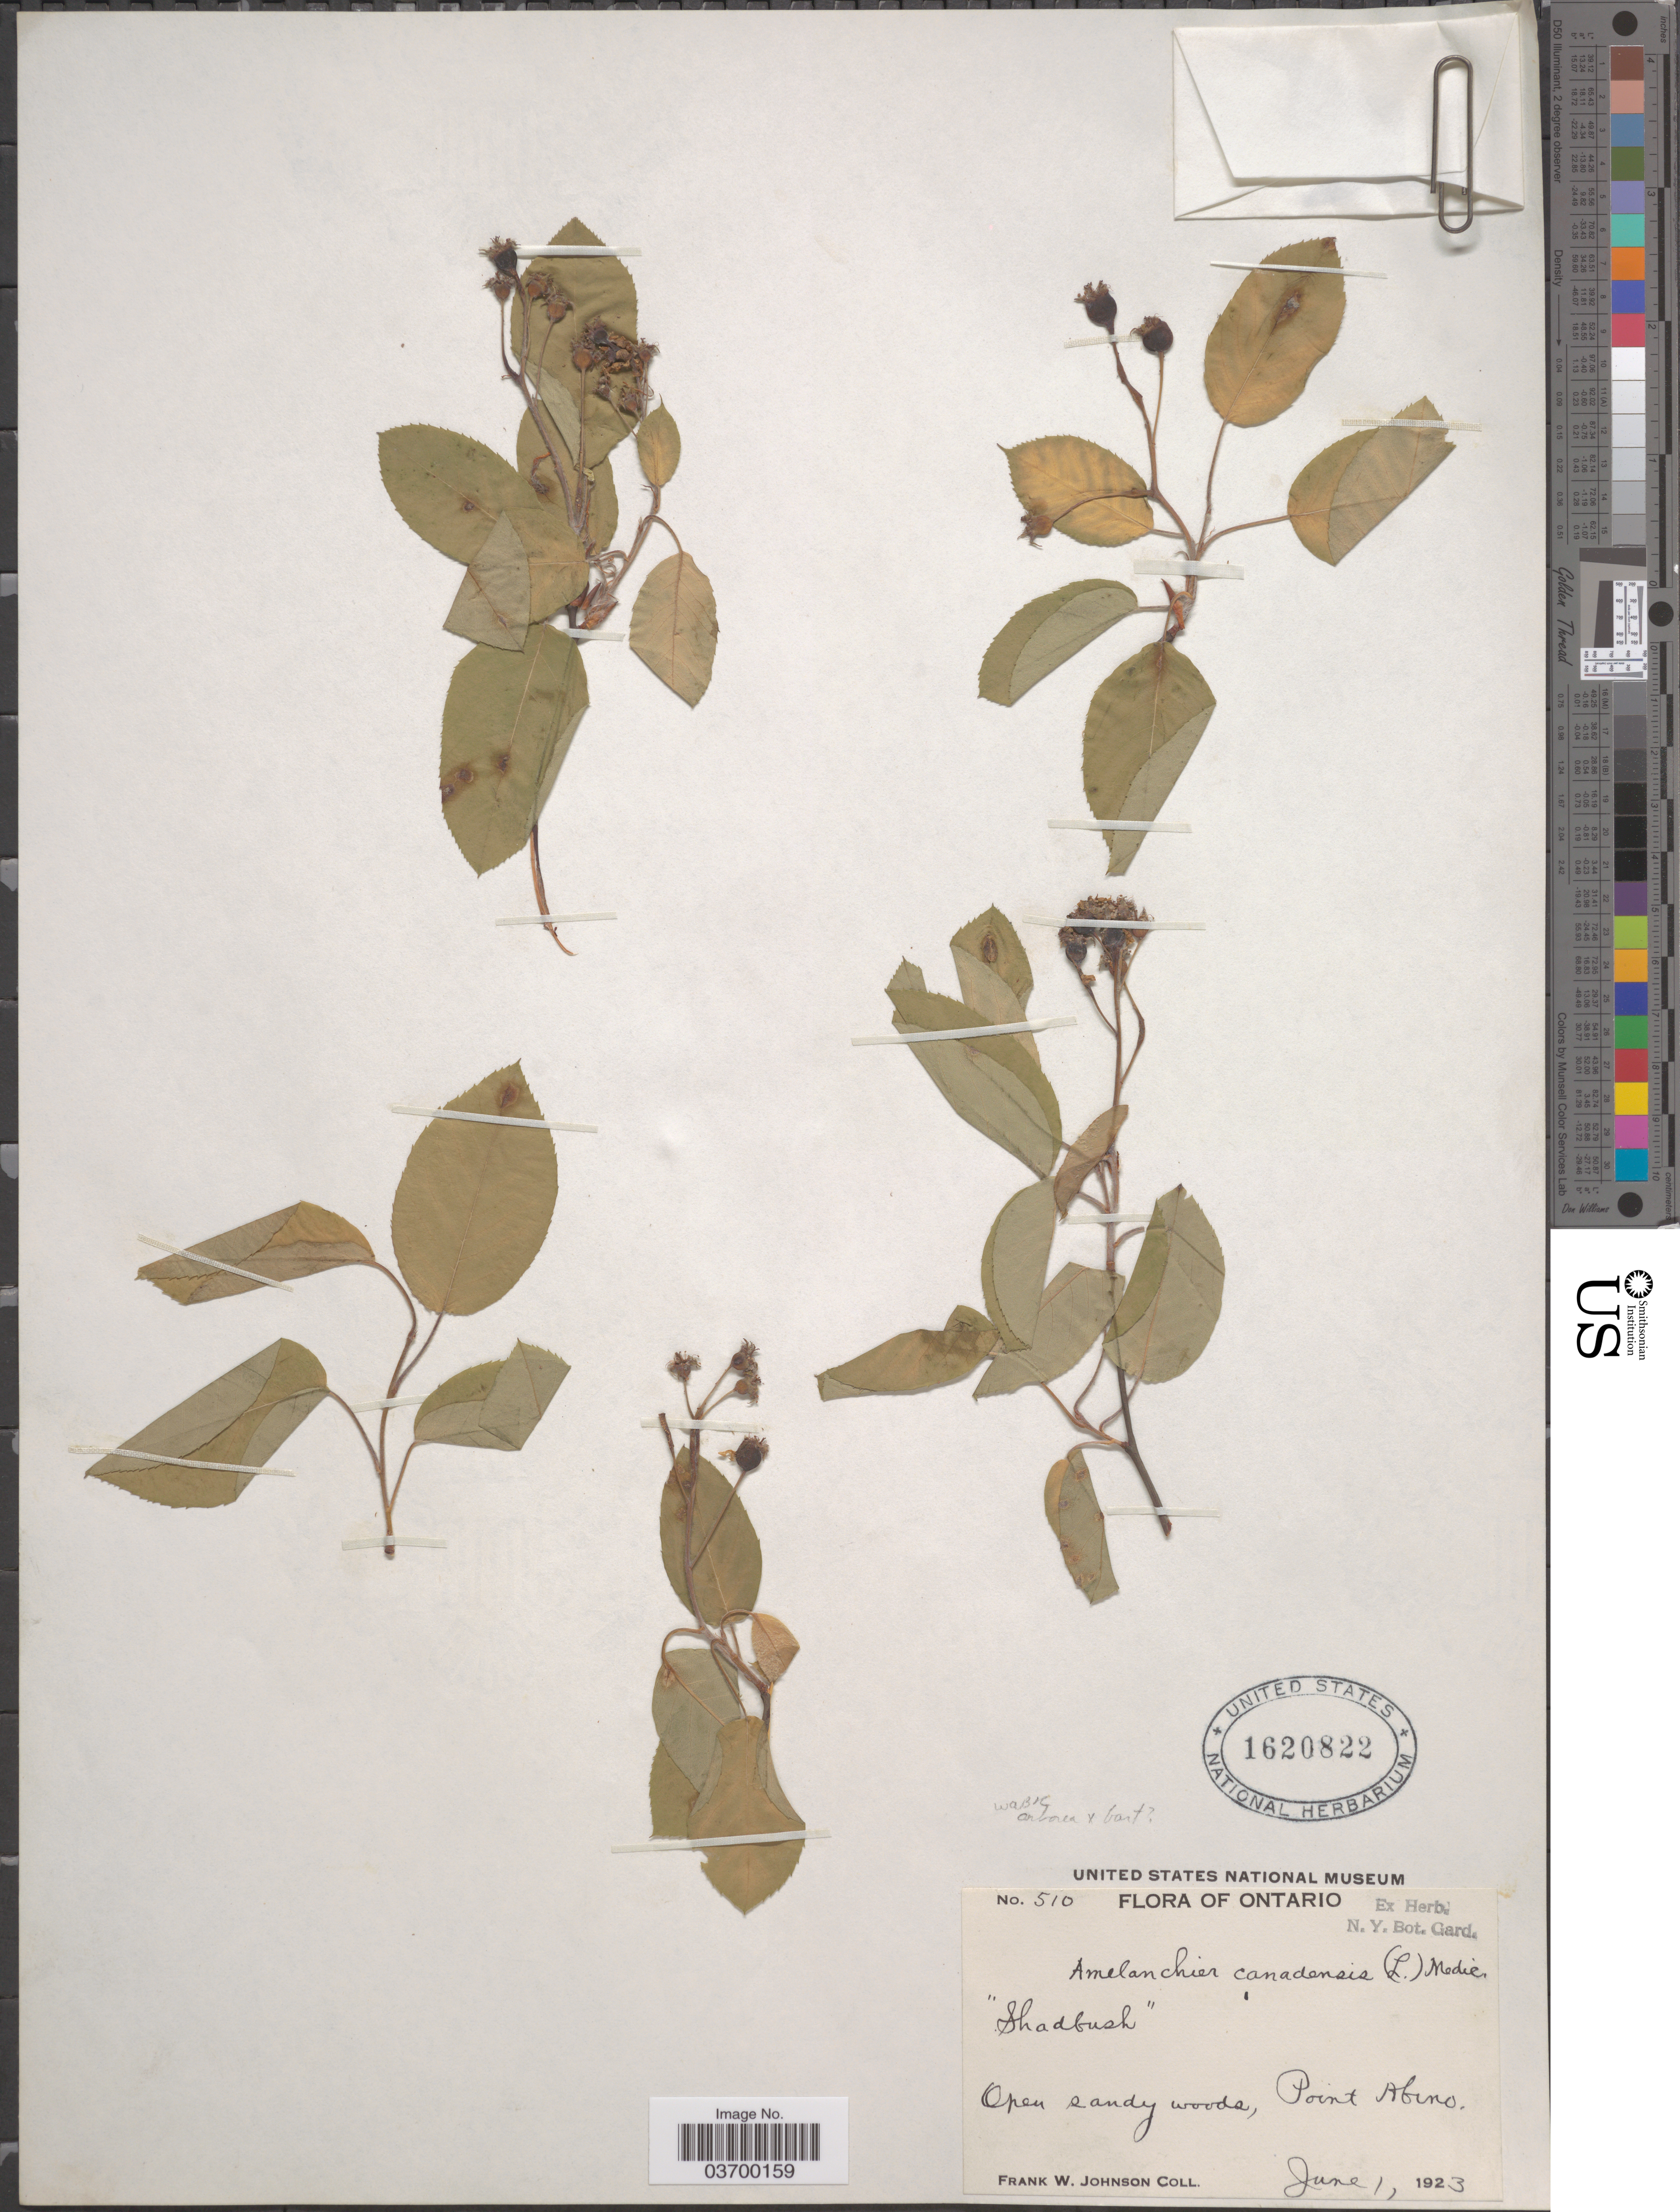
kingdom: Plantae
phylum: Tracheophyta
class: Magnoliopsida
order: Rosales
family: Rosaceae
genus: Amelanchier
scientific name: Amelanchier arborea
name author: (F. Michx.) Fernald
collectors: F. W. Johnson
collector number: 510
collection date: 1923-06-01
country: Canada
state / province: Ontario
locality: Point Abino.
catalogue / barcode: US 1620822